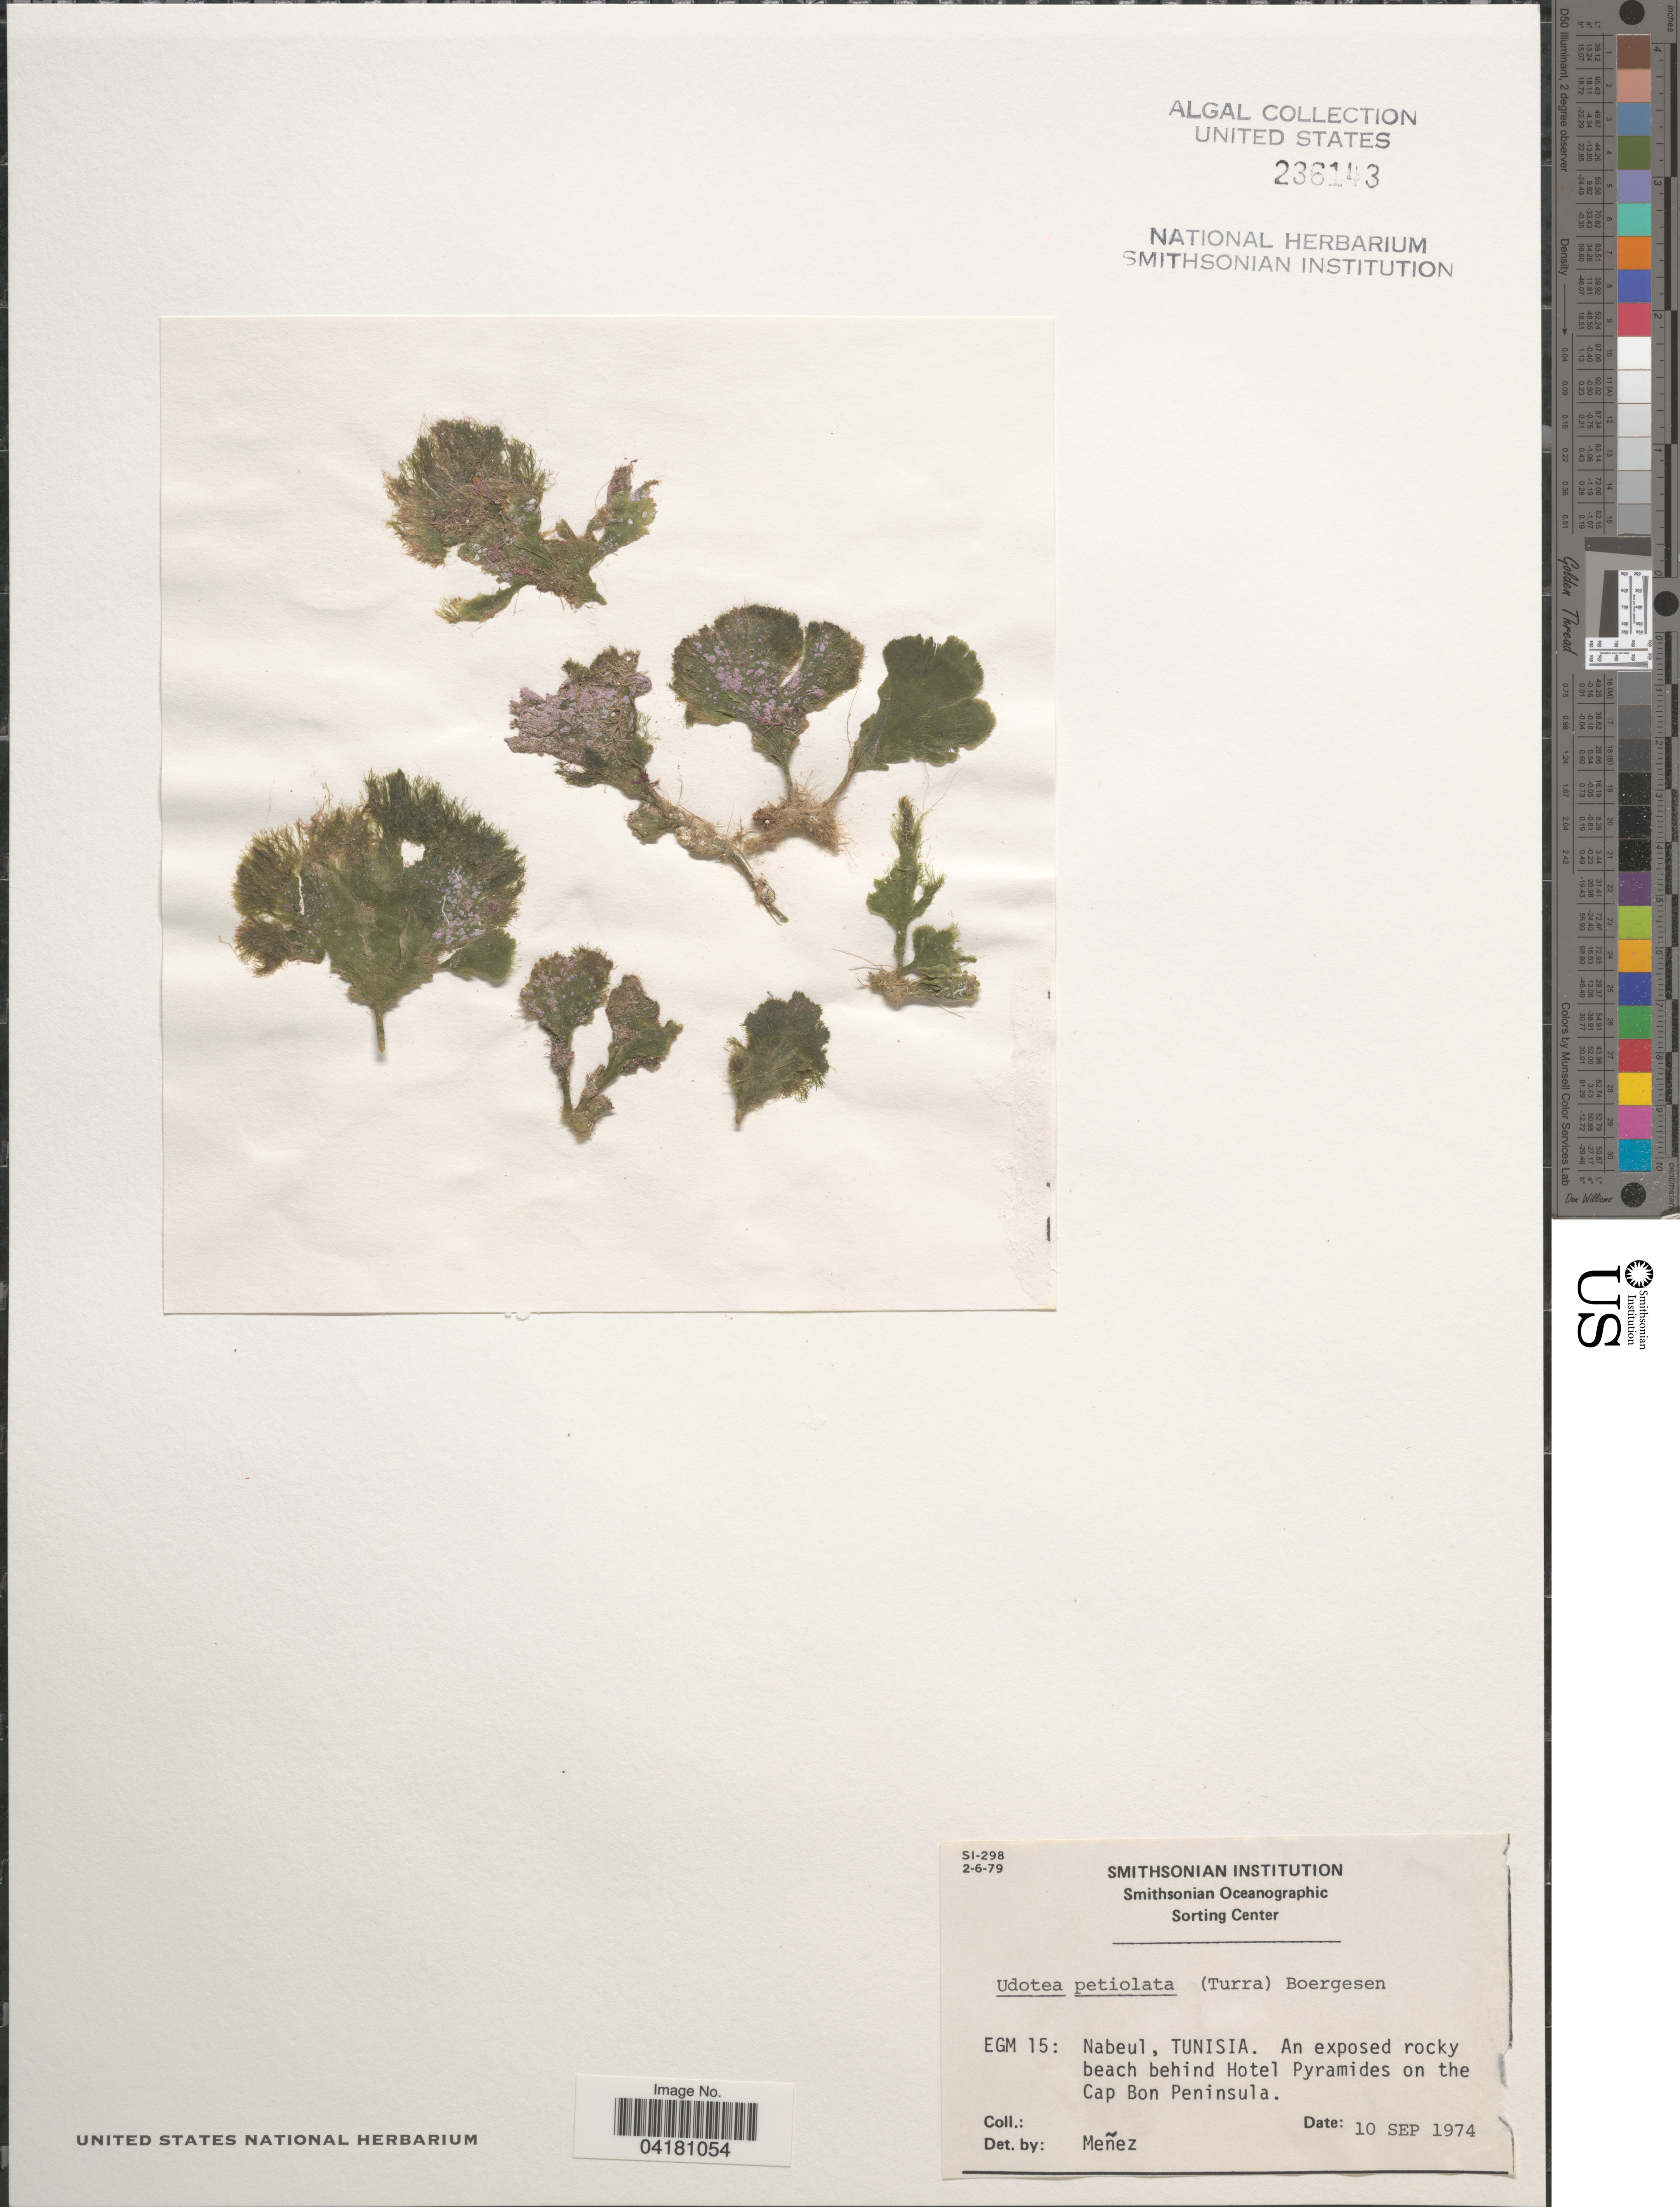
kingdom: Plantae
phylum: Chlorophyta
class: Ulvophyceae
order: Bryopsidales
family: Codiaceae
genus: Flabellia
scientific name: Flabellia petiolata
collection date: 1974-09-10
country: Tunisia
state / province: Nabeul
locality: EGM 15: An exposed rocky beach behind Hotel Pyramides on the Cap Bon Peninsula.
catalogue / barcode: US 236143